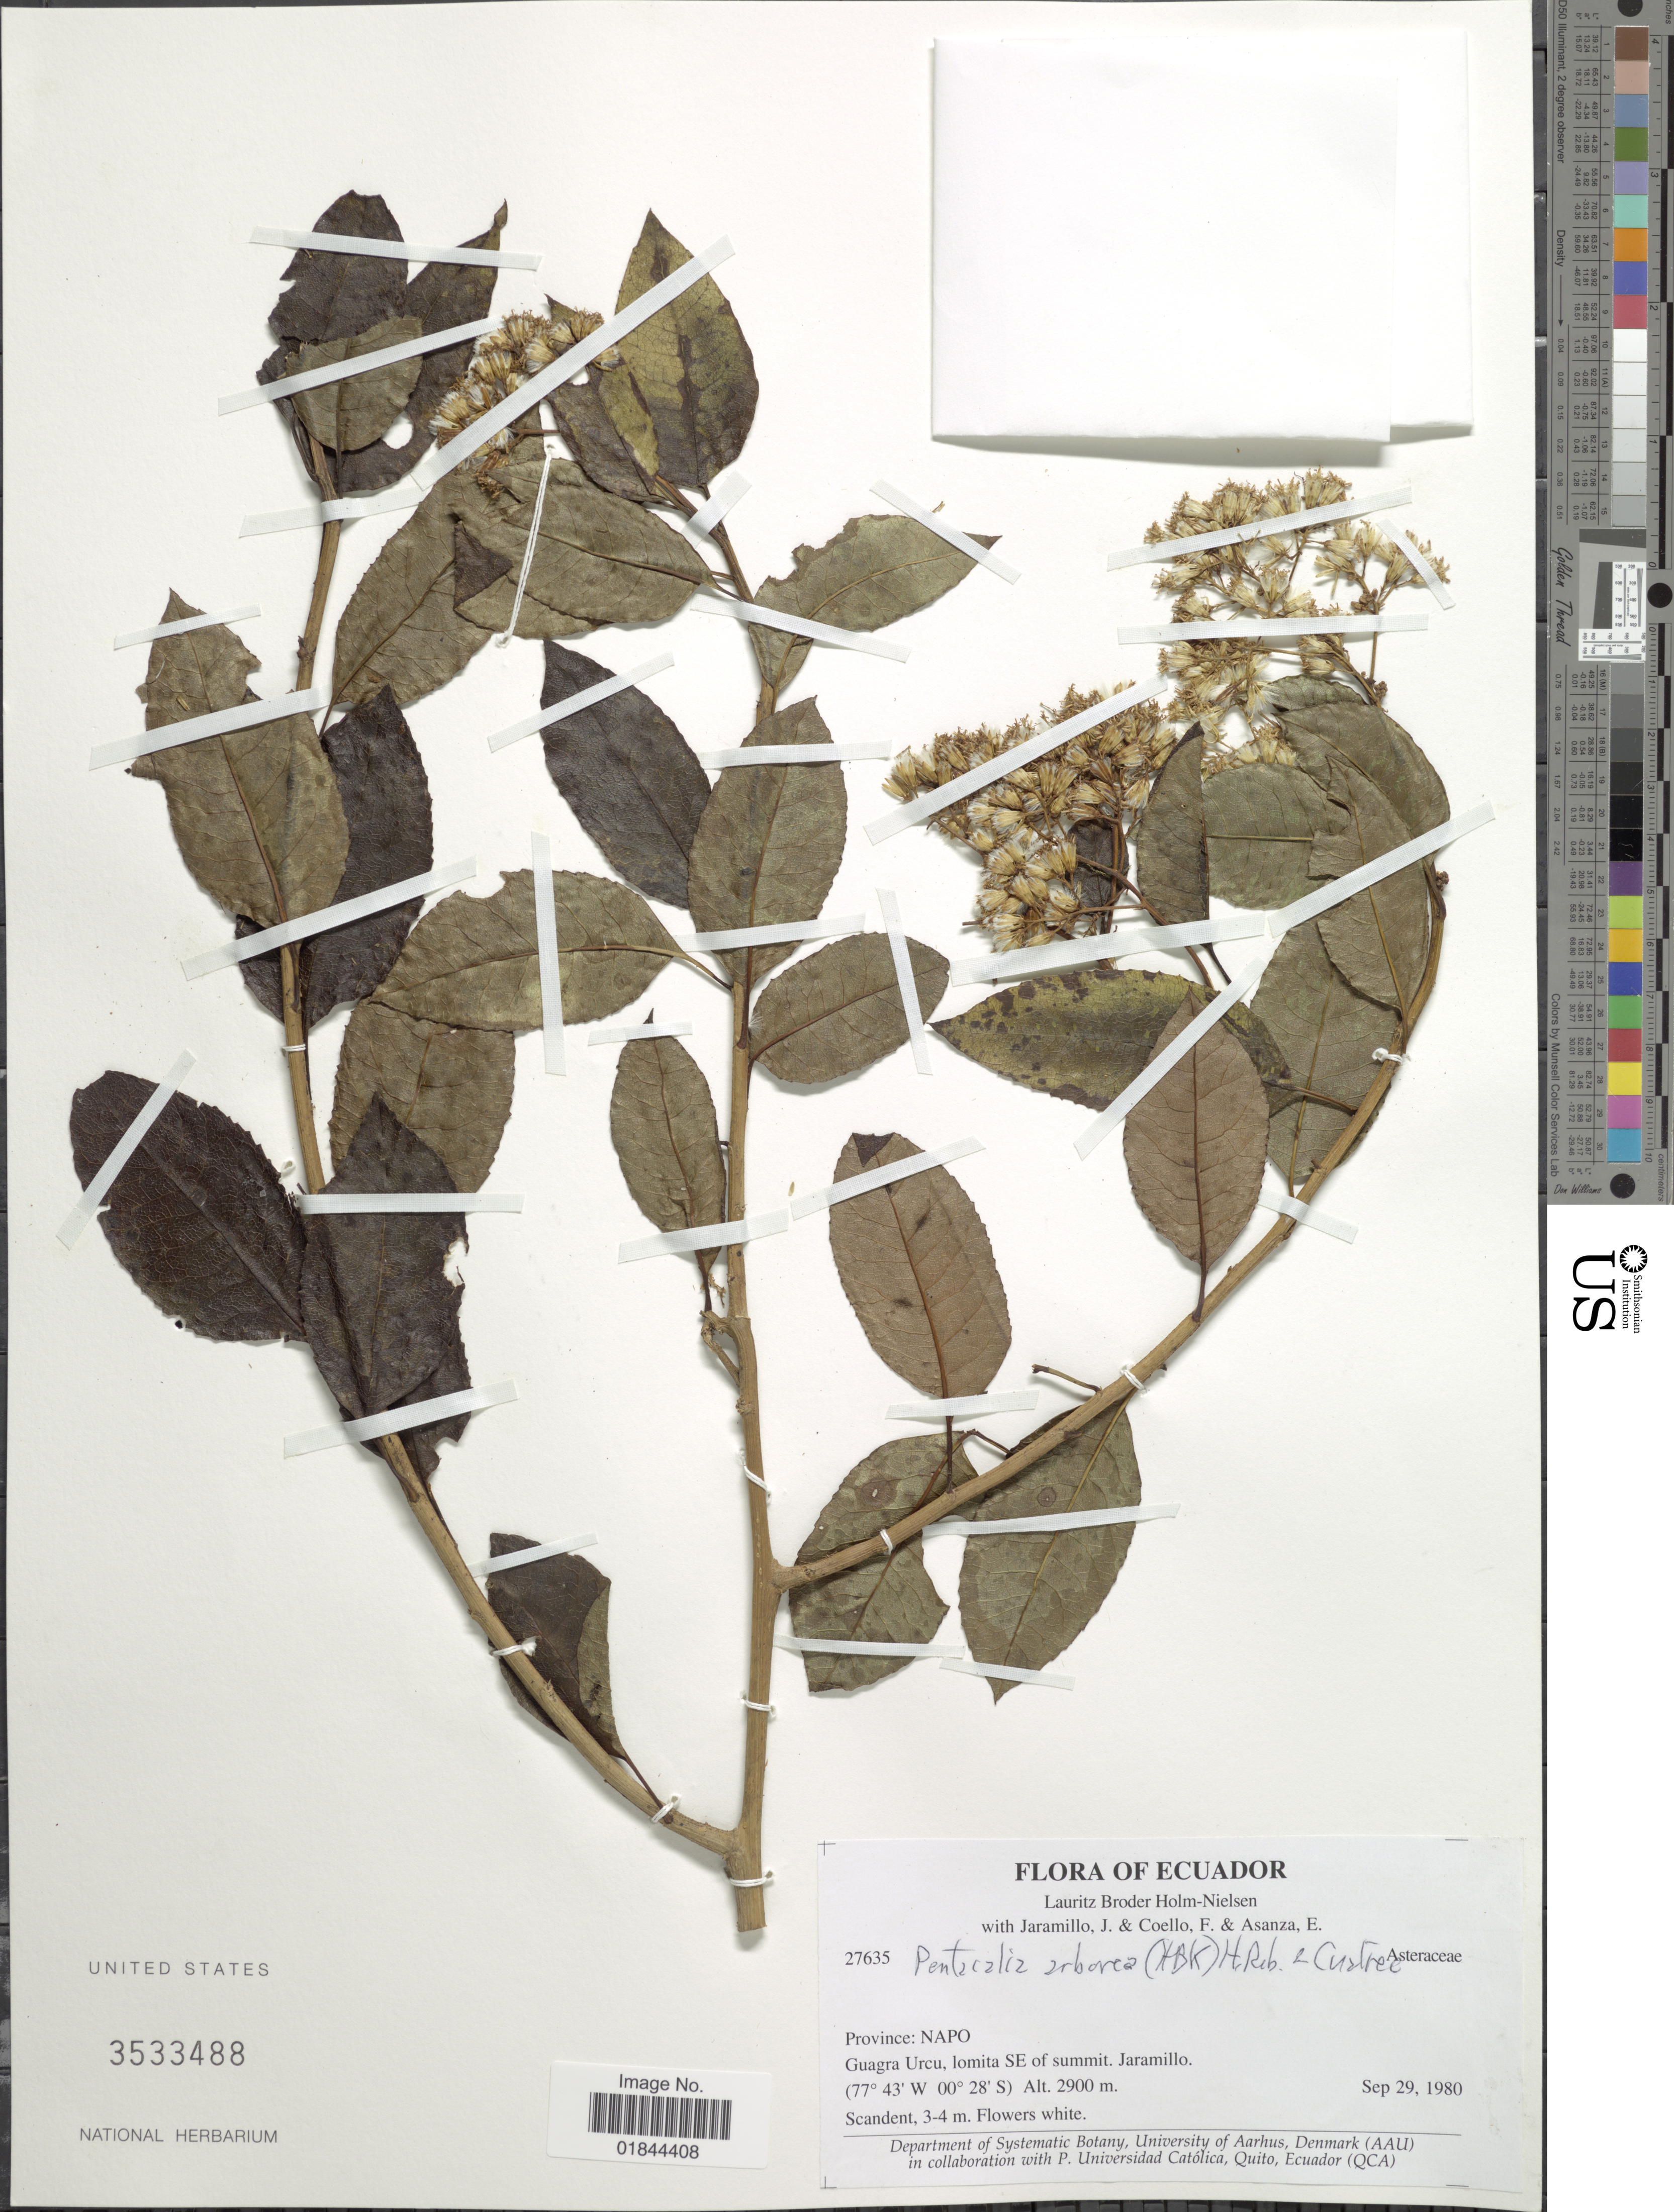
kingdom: Plantae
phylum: Tracheophyta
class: Magnoliopsida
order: Asterales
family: Asteraceae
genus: Pentacalia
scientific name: Pentacalia arborea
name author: (Kunth) H. Rob. & Cuatrec.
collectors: L. B. Holm-Nielsen, J. Jaramillo, F. Coello & E. Asanza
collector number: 27635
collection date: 1980-09-29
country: Ecuador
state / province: Napo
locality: Guagru Urcu, lomita SE of summit, Jaramillo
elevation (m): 2900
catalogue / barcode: US 3533488